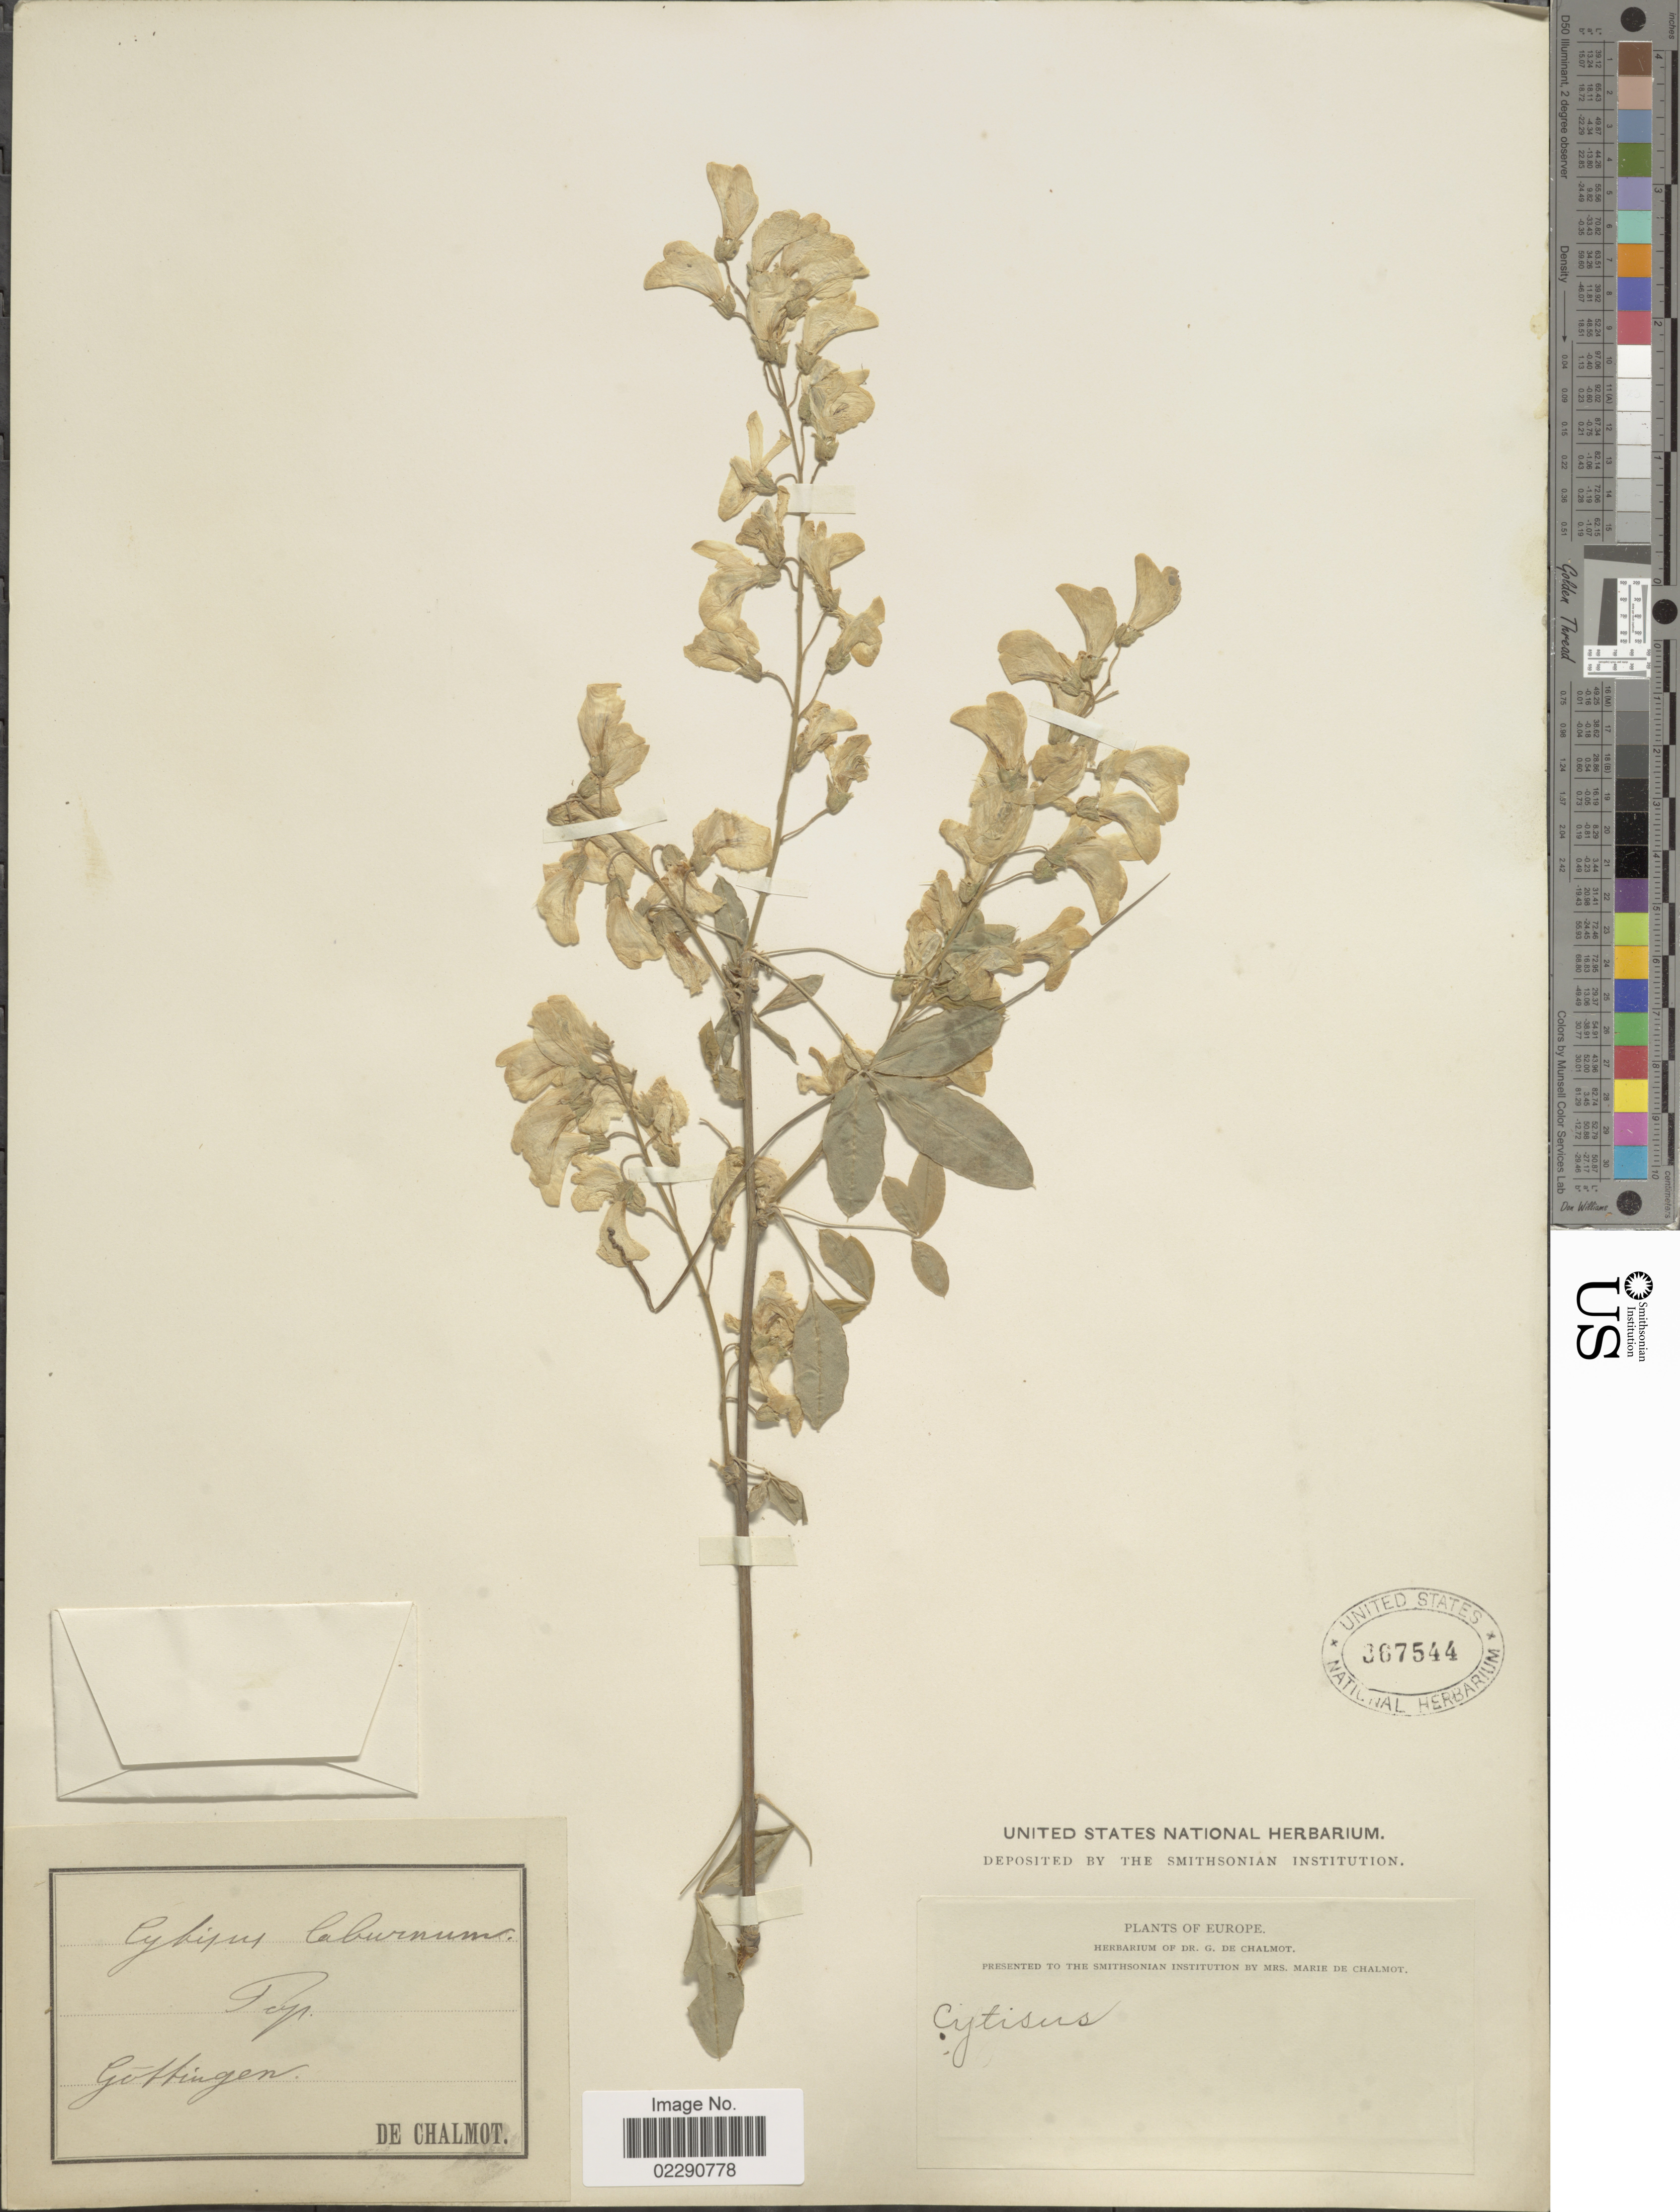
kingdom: Plantae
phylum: Tracheophyta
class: Magnoliopsida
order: Fabales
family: Fabaceae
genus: Laburnum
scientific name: Laburnum anagyroides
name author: Medik.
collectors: G. de Chalmot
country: Germany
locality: Europe, Gettingen [interpreted]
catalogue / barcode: US 367544